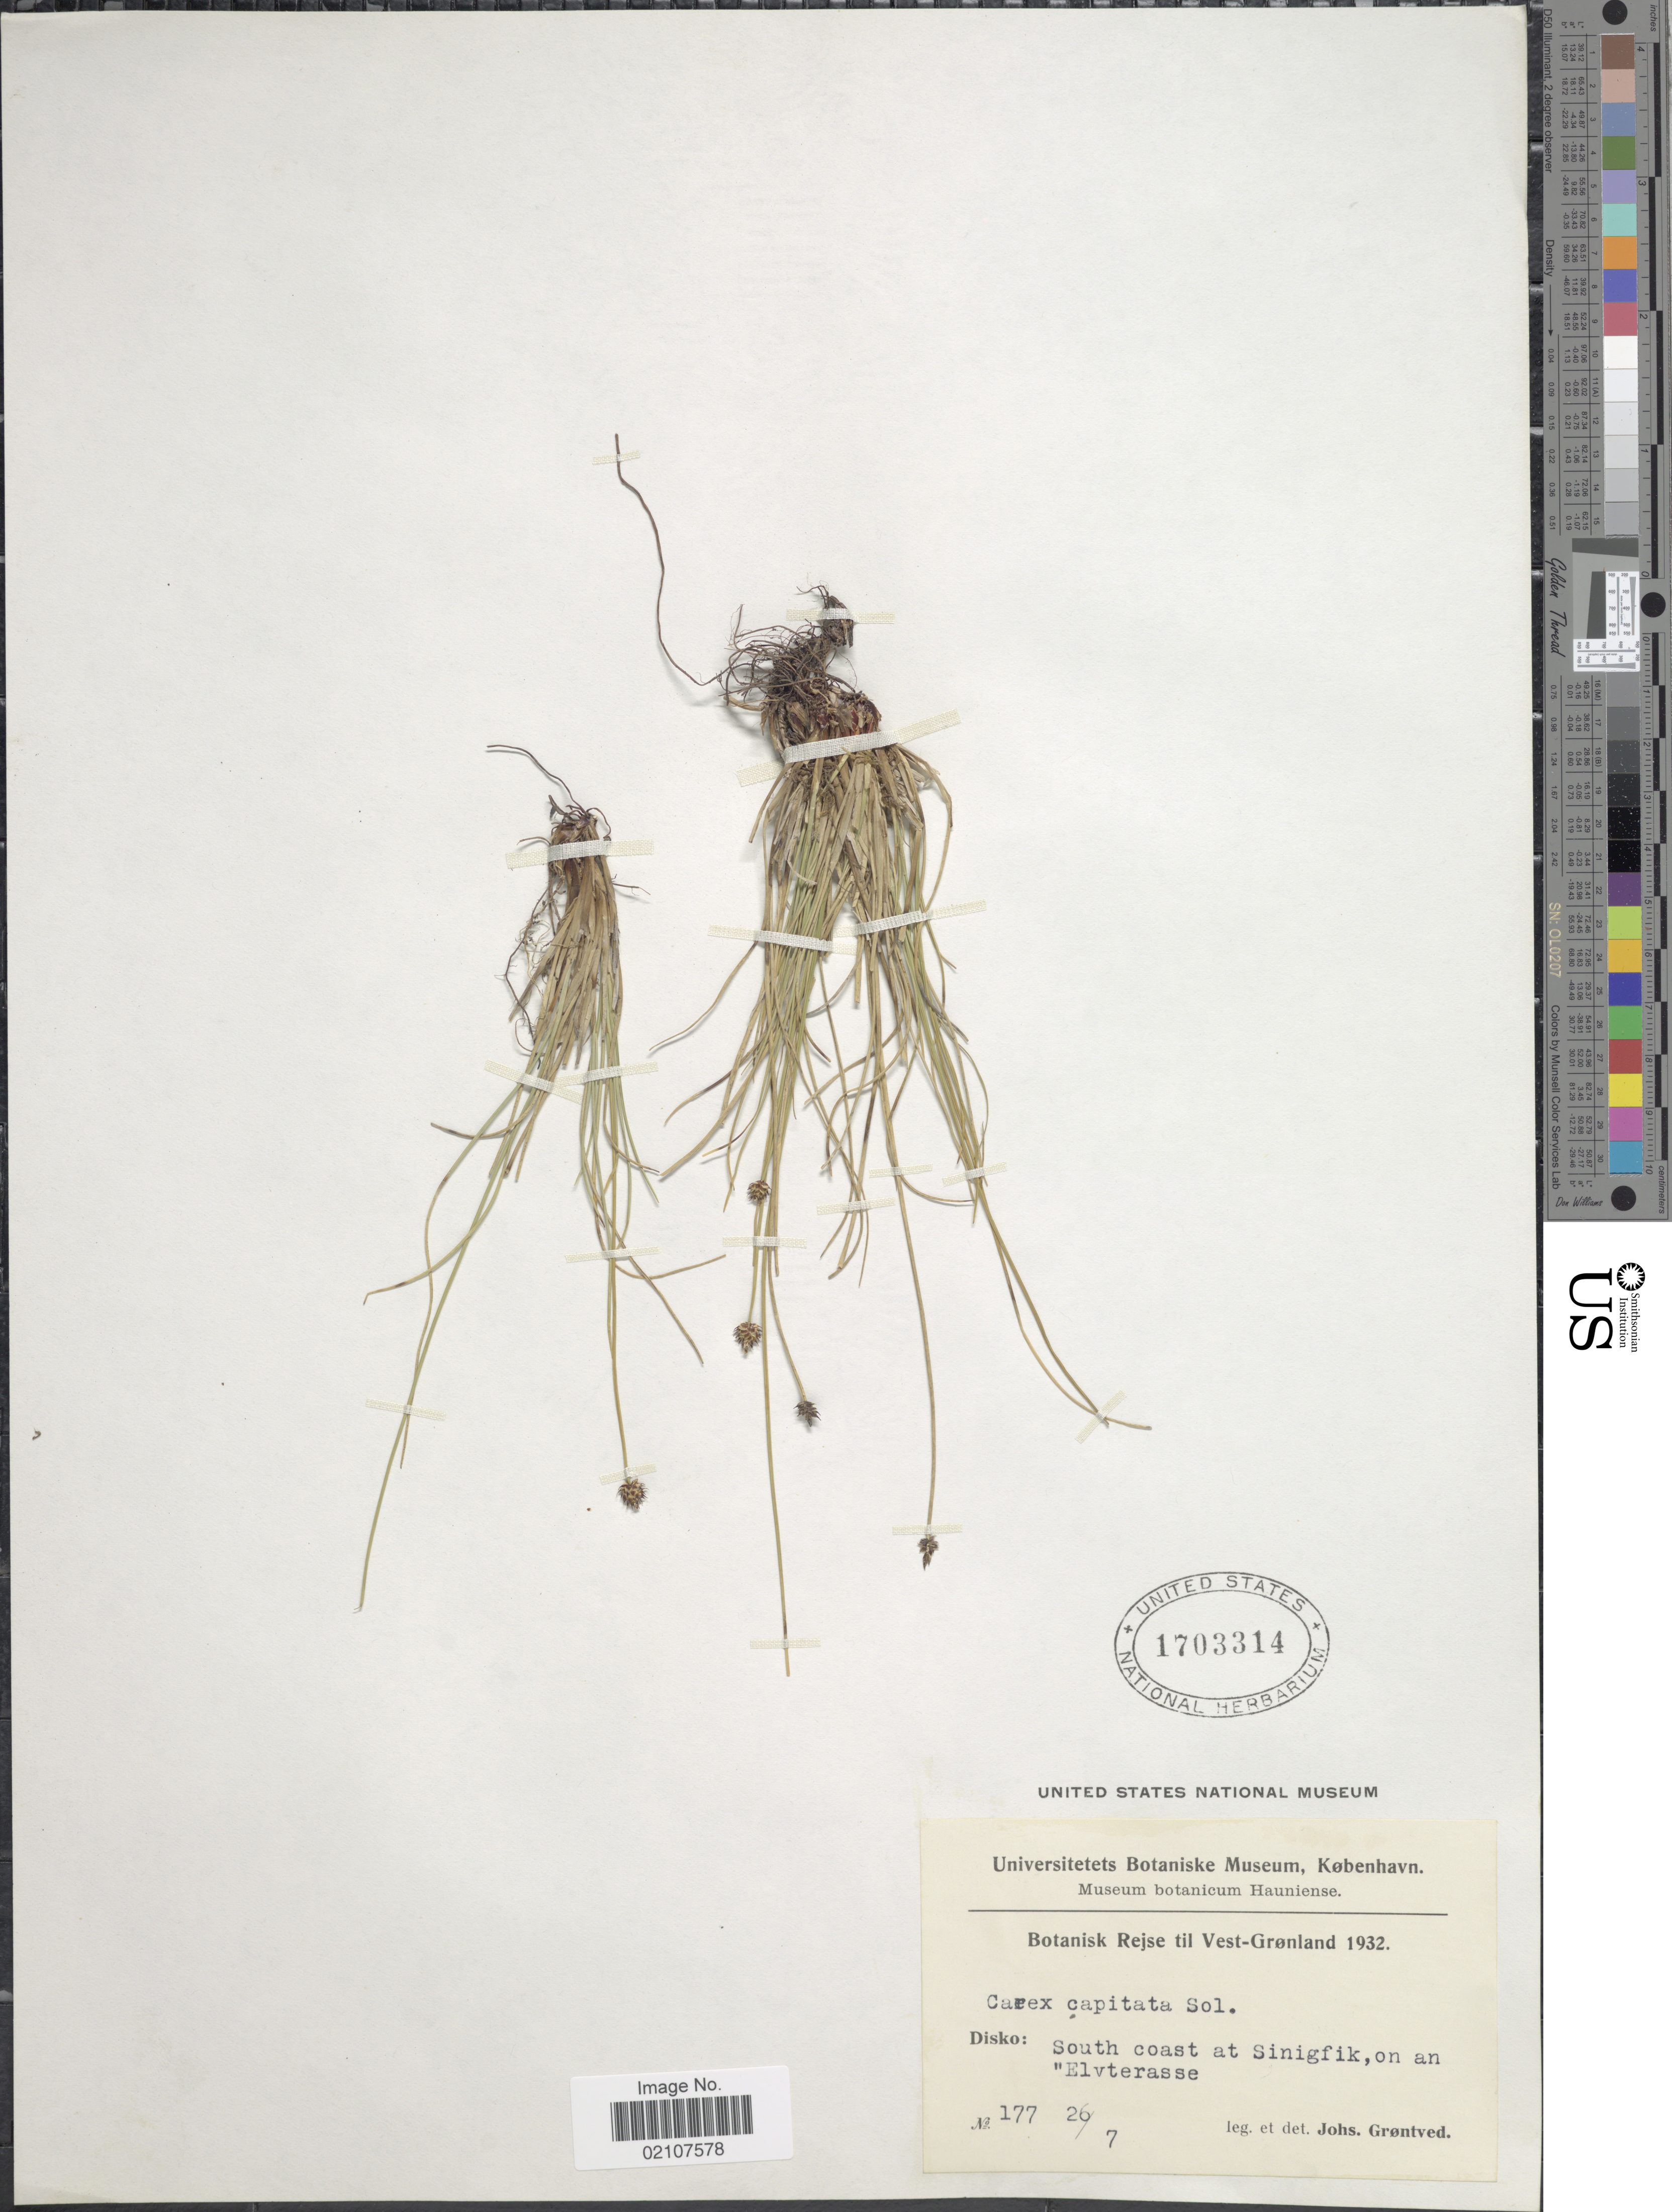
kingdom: Plantae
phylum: Tracheophyta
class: Liliopsida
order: Poales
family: Cyperaceae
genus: Carex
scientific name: Carex capitata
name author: L.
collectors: J. Grontved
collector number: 177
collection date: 1932-07-26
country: Greenland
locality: Disko: South coast at Sinigfik, on an 'Elvterasse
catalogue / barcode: US 1703314